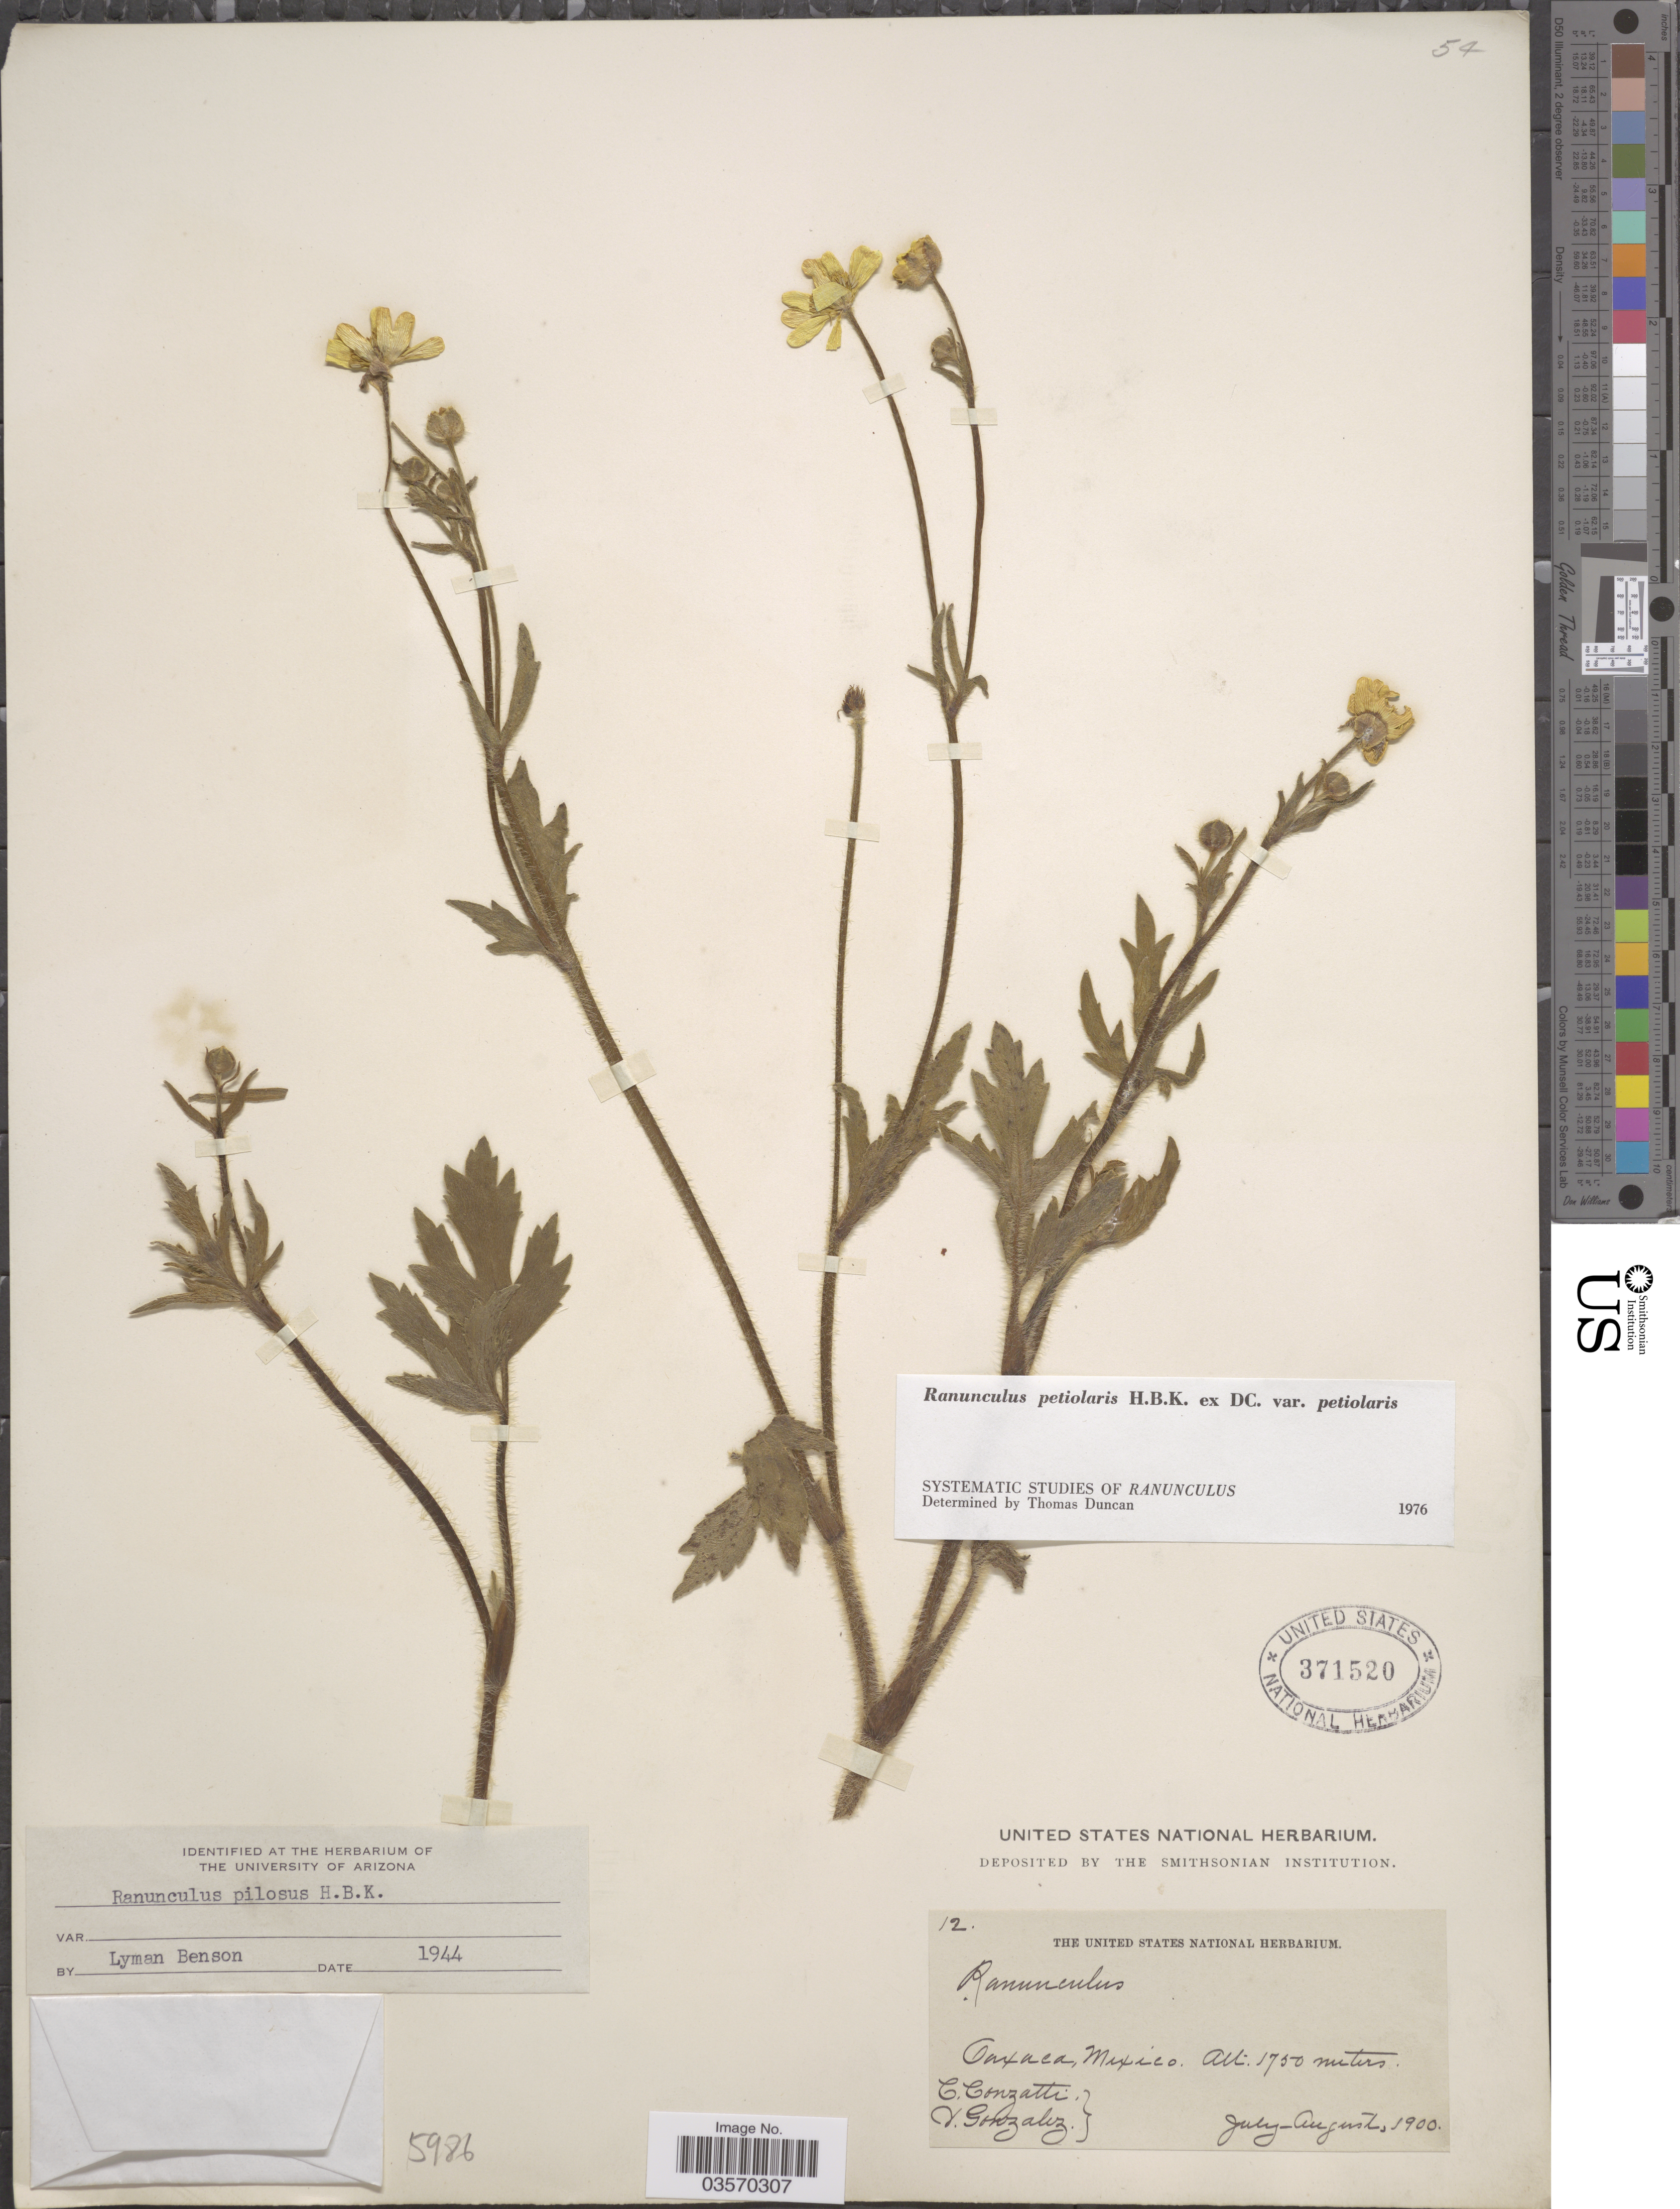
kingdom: Plantae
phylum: Tracheophyta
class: Magnoliopsida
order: Ranunculales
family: Ranunculaceae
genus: Ranunculus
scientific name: Ranunculus petiolaris var. petiolaris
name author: Kunth ex DC.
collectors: C. Conzatti & V. Gonzalez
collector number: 12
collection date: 1900-07/1900-08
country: Mexico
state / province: Oaxaca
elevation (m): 1750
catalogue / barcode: US 371520